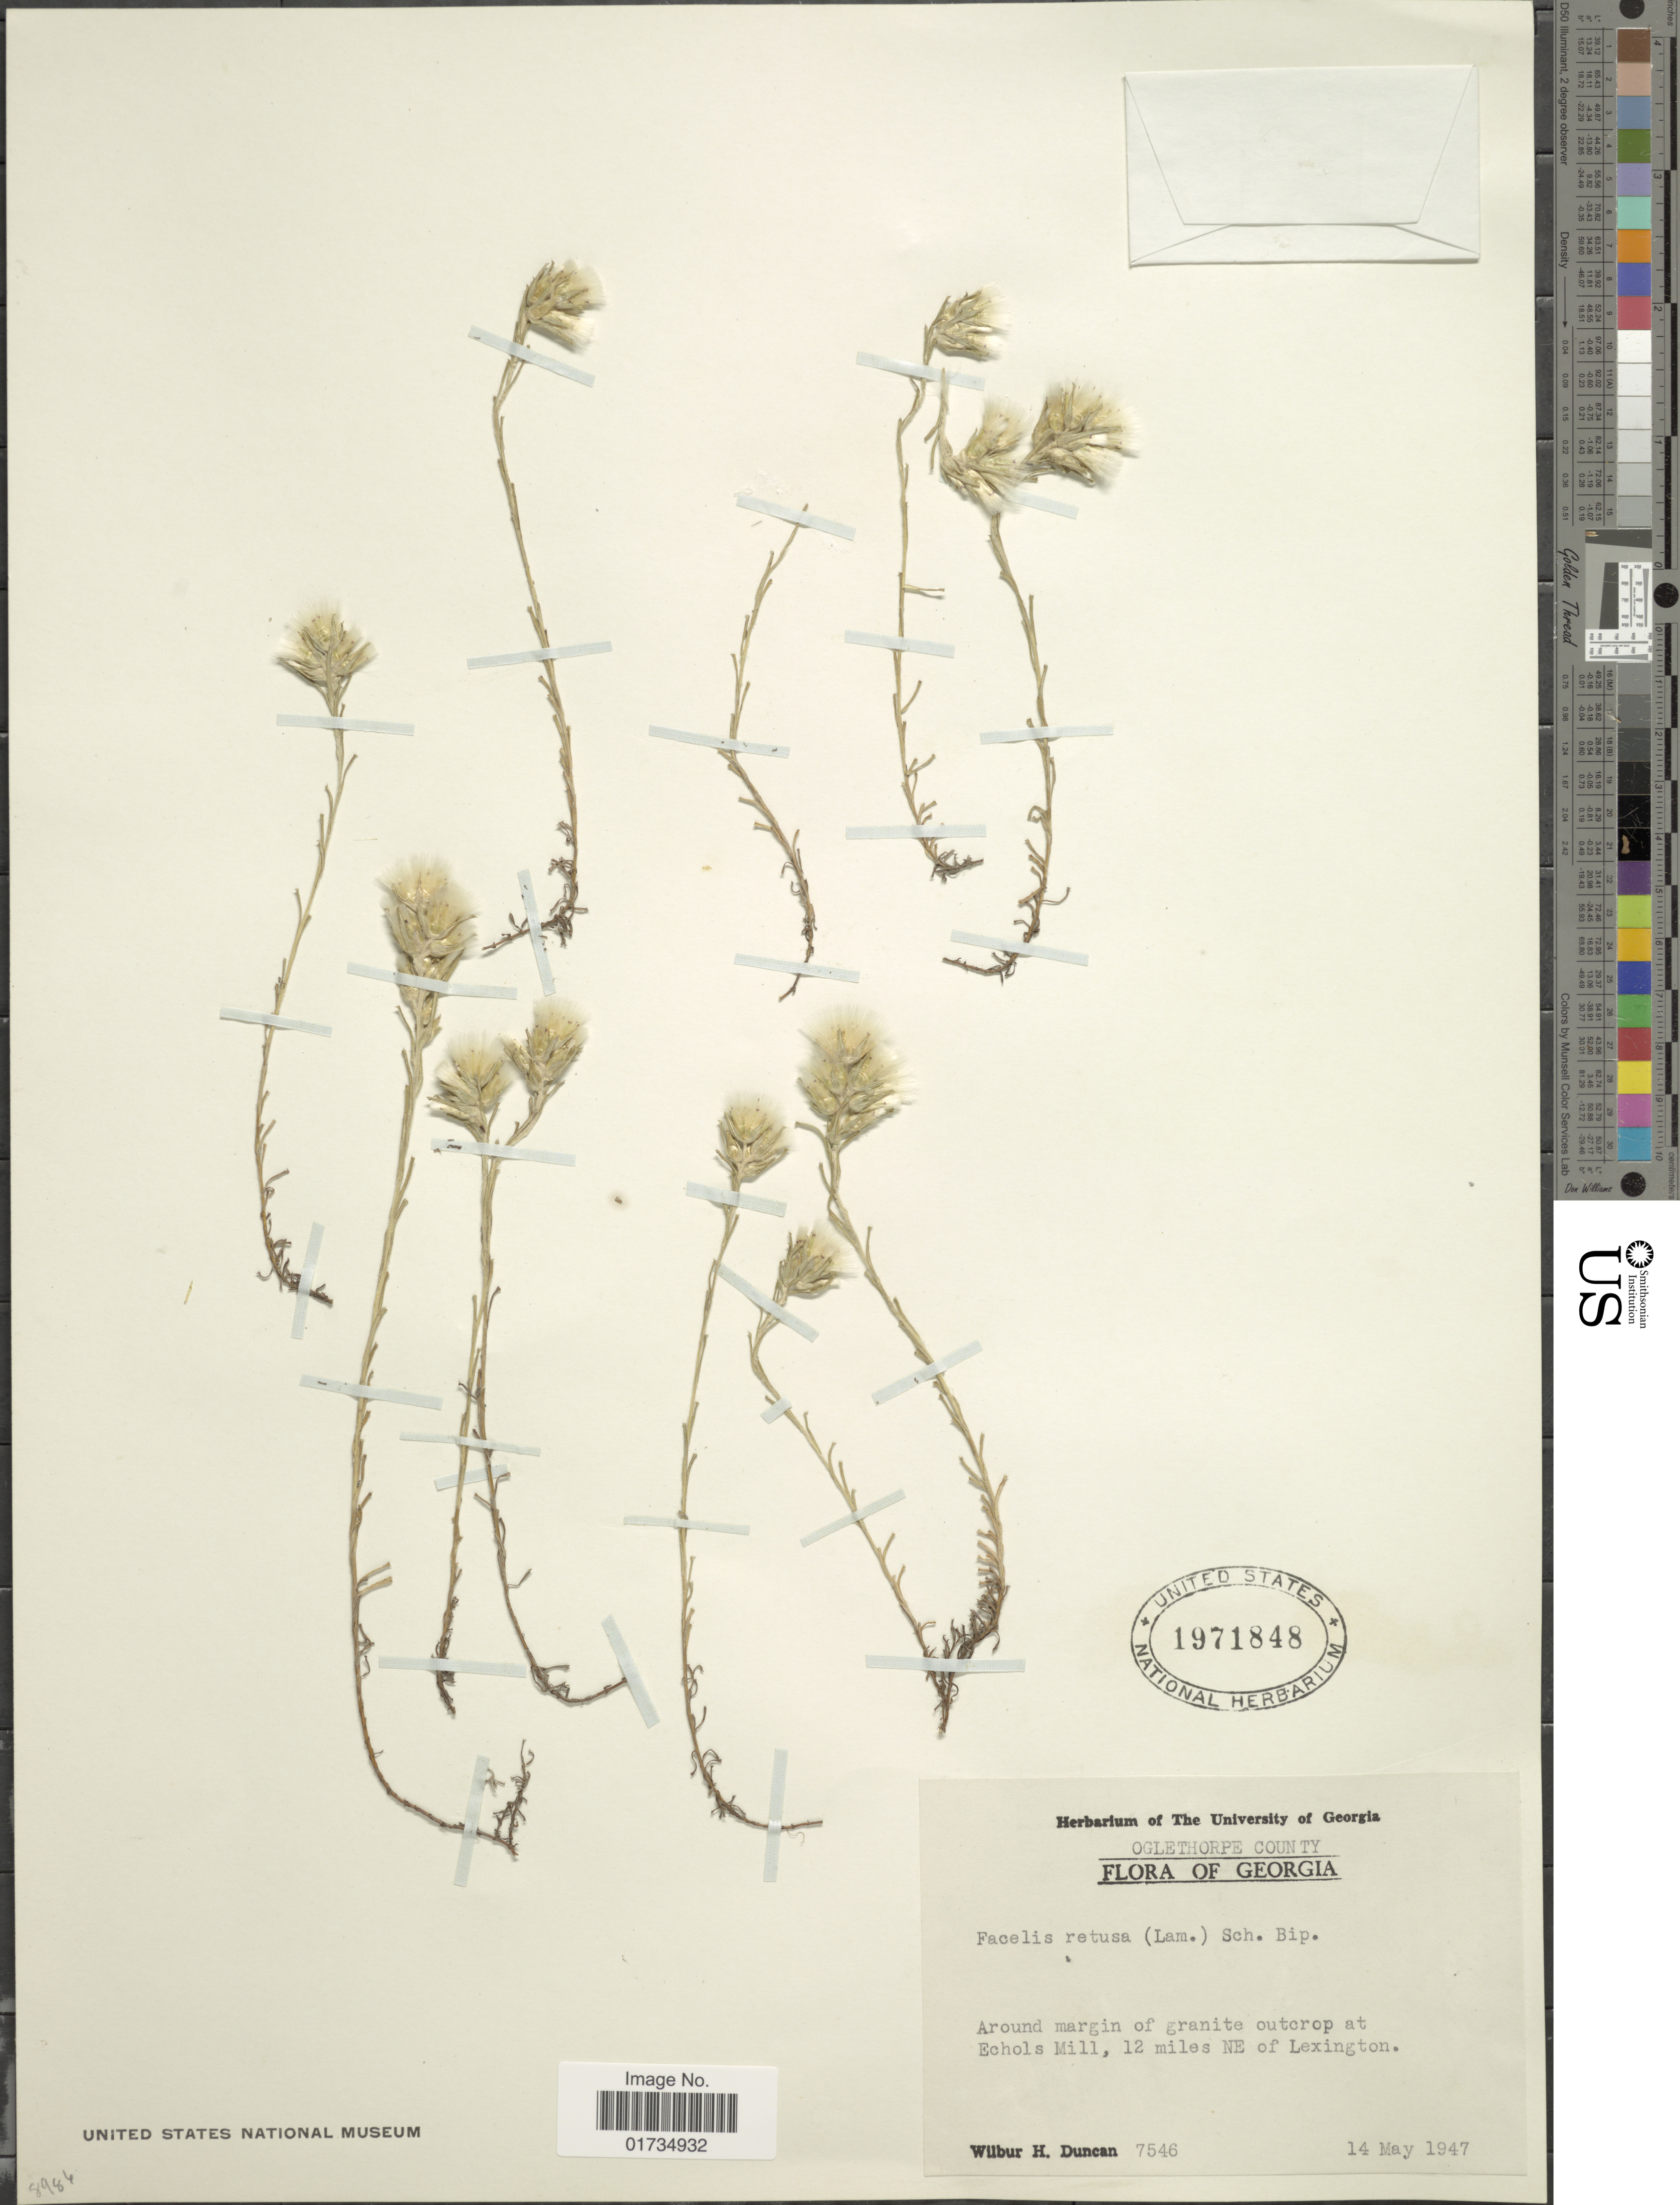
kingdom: Plantae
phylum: Tracheophyta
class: Magnoliopsida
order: Asterales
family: Asteraceae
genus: Facelis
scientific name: Facelis retusa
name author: (Lam.) Sch. Bip.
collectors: W. H. Duncan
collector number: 7546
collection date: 1947-05-14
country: United States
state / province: Georgia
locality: Georgia. Oglethorpe County. Around margin of granite outcrop at Echols Mill, 12 miles NE of Lexington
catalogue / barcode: US 1971848